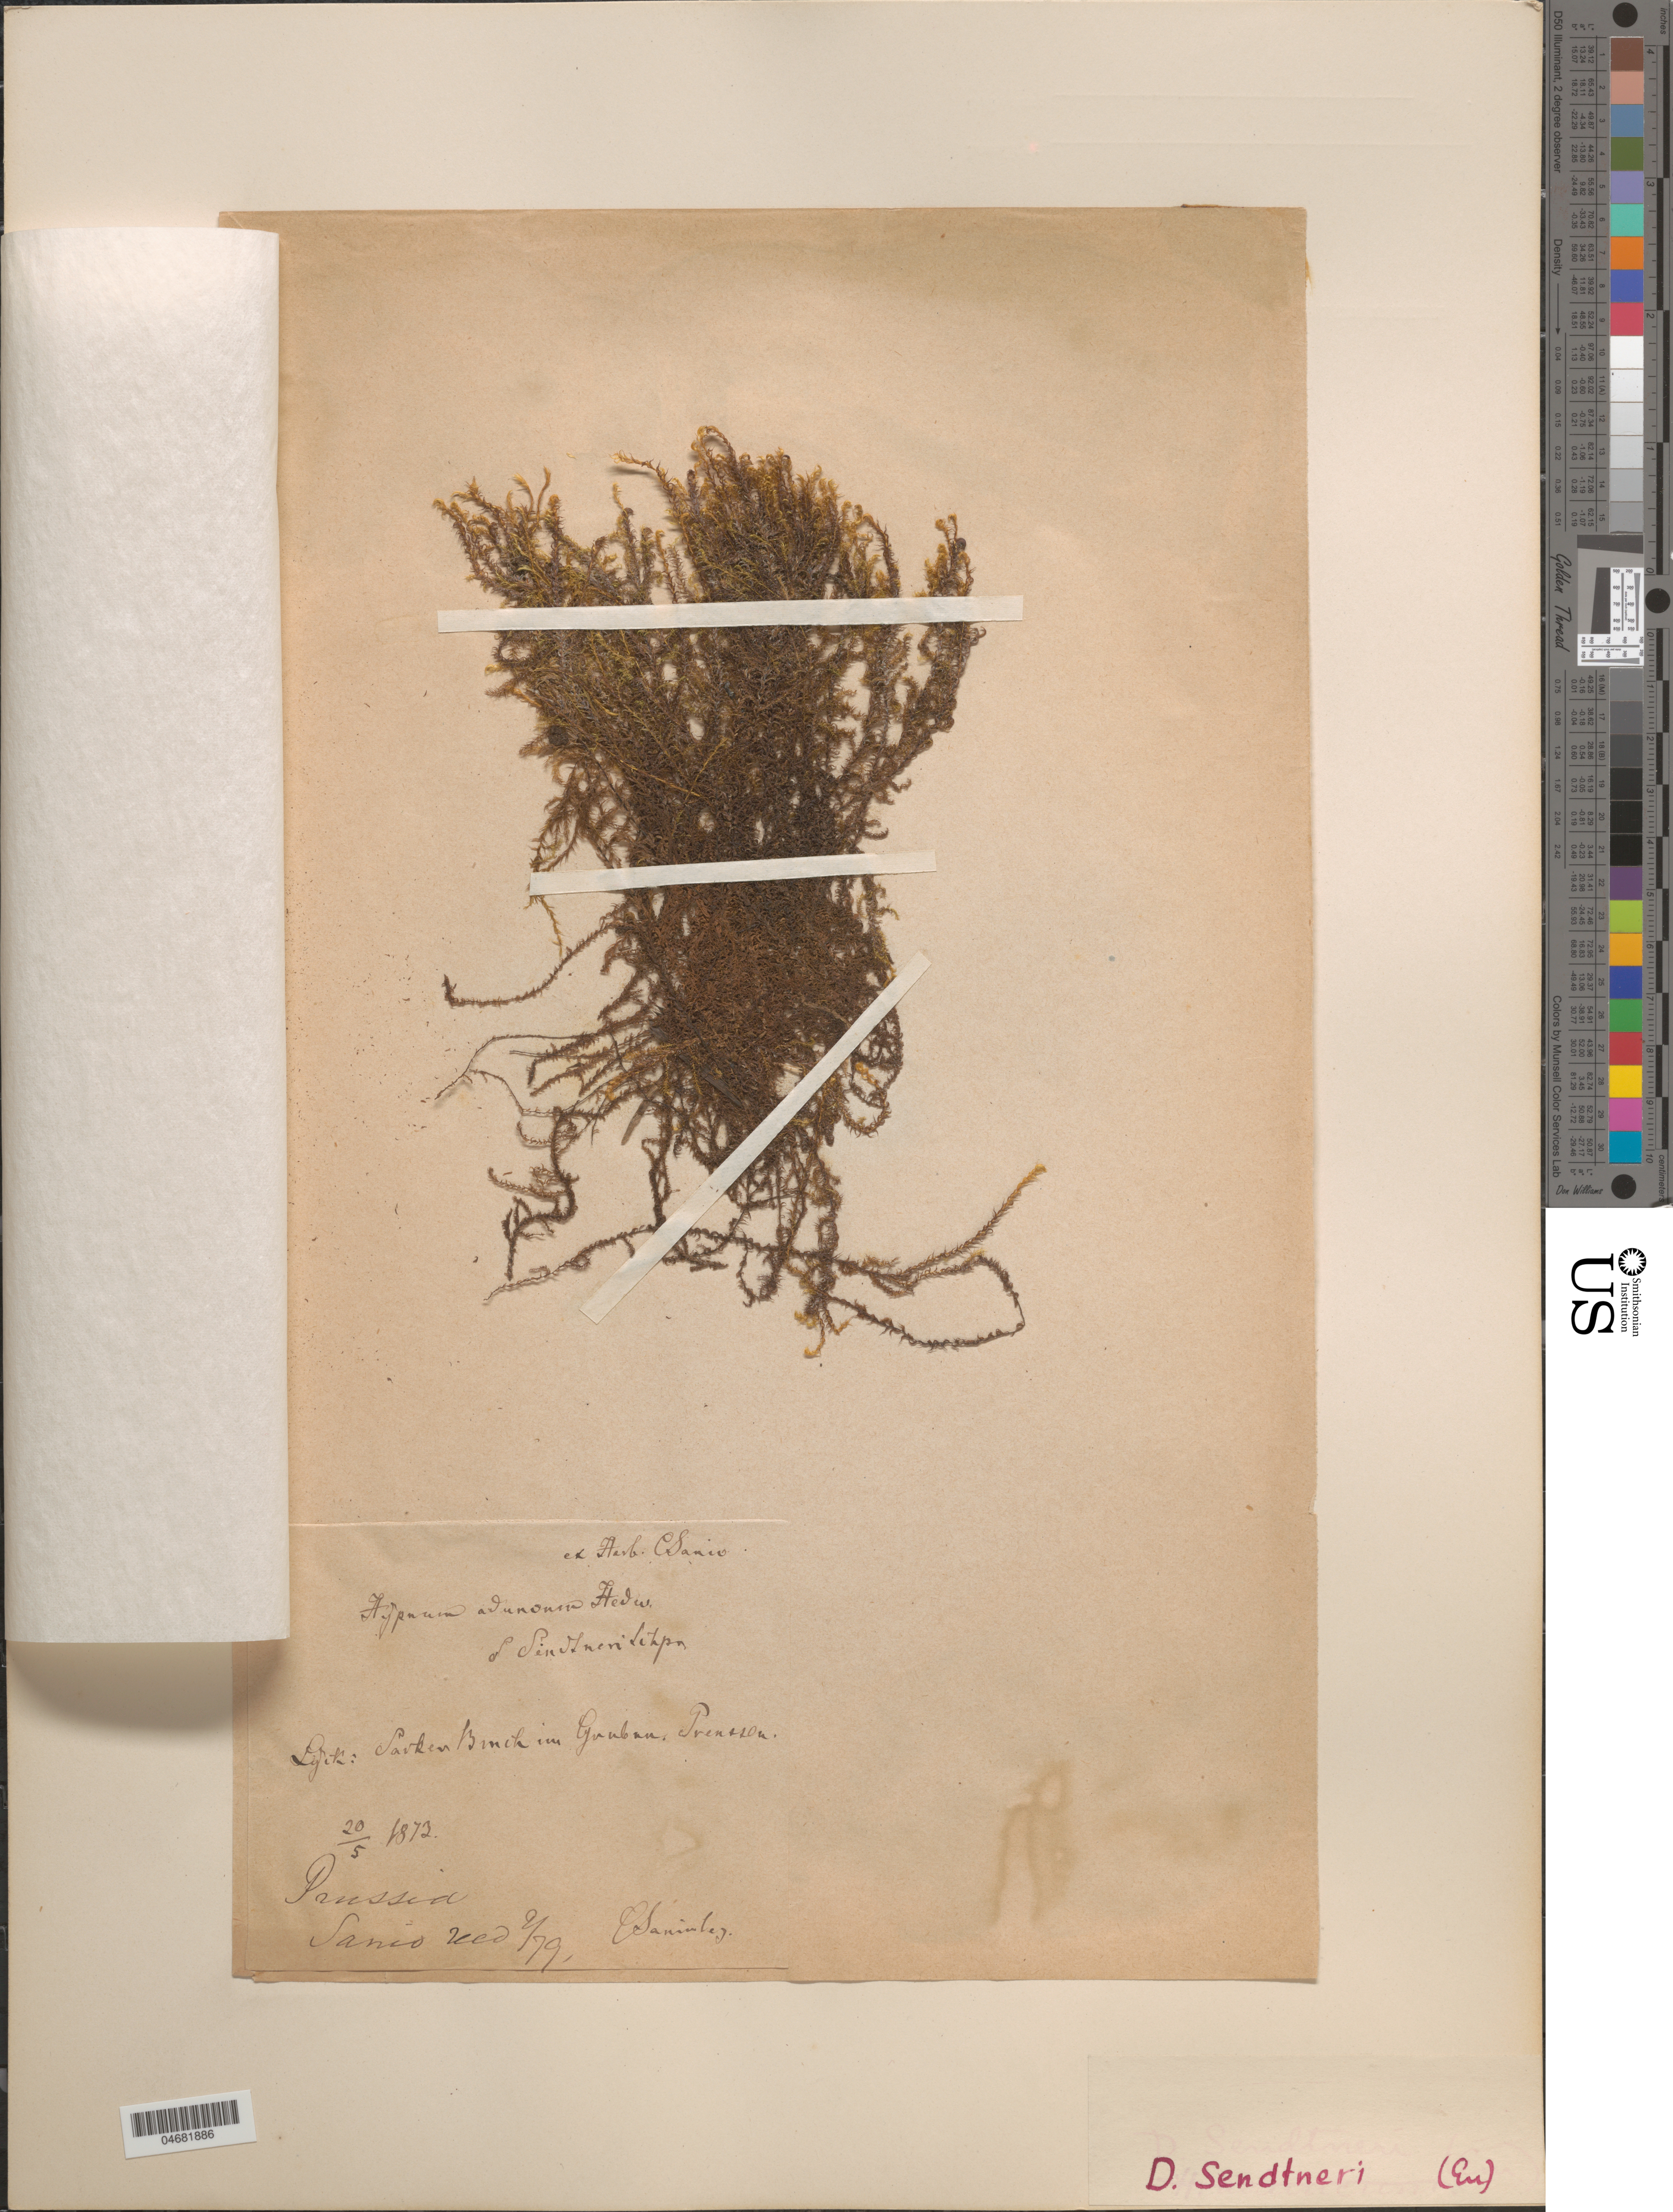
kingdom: Plantae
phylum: Bryophyta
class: Bryopsida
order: Hypnales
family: Hypnaceae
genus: Hypnum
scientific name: Hypnum aduncum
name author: Hedw.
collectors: C. Sanio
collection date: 1873-05-20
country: Poland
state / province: Warminsko-Mazurskie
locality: Sarken Bruch im Graben. Preussen. Prussia. Lyck.